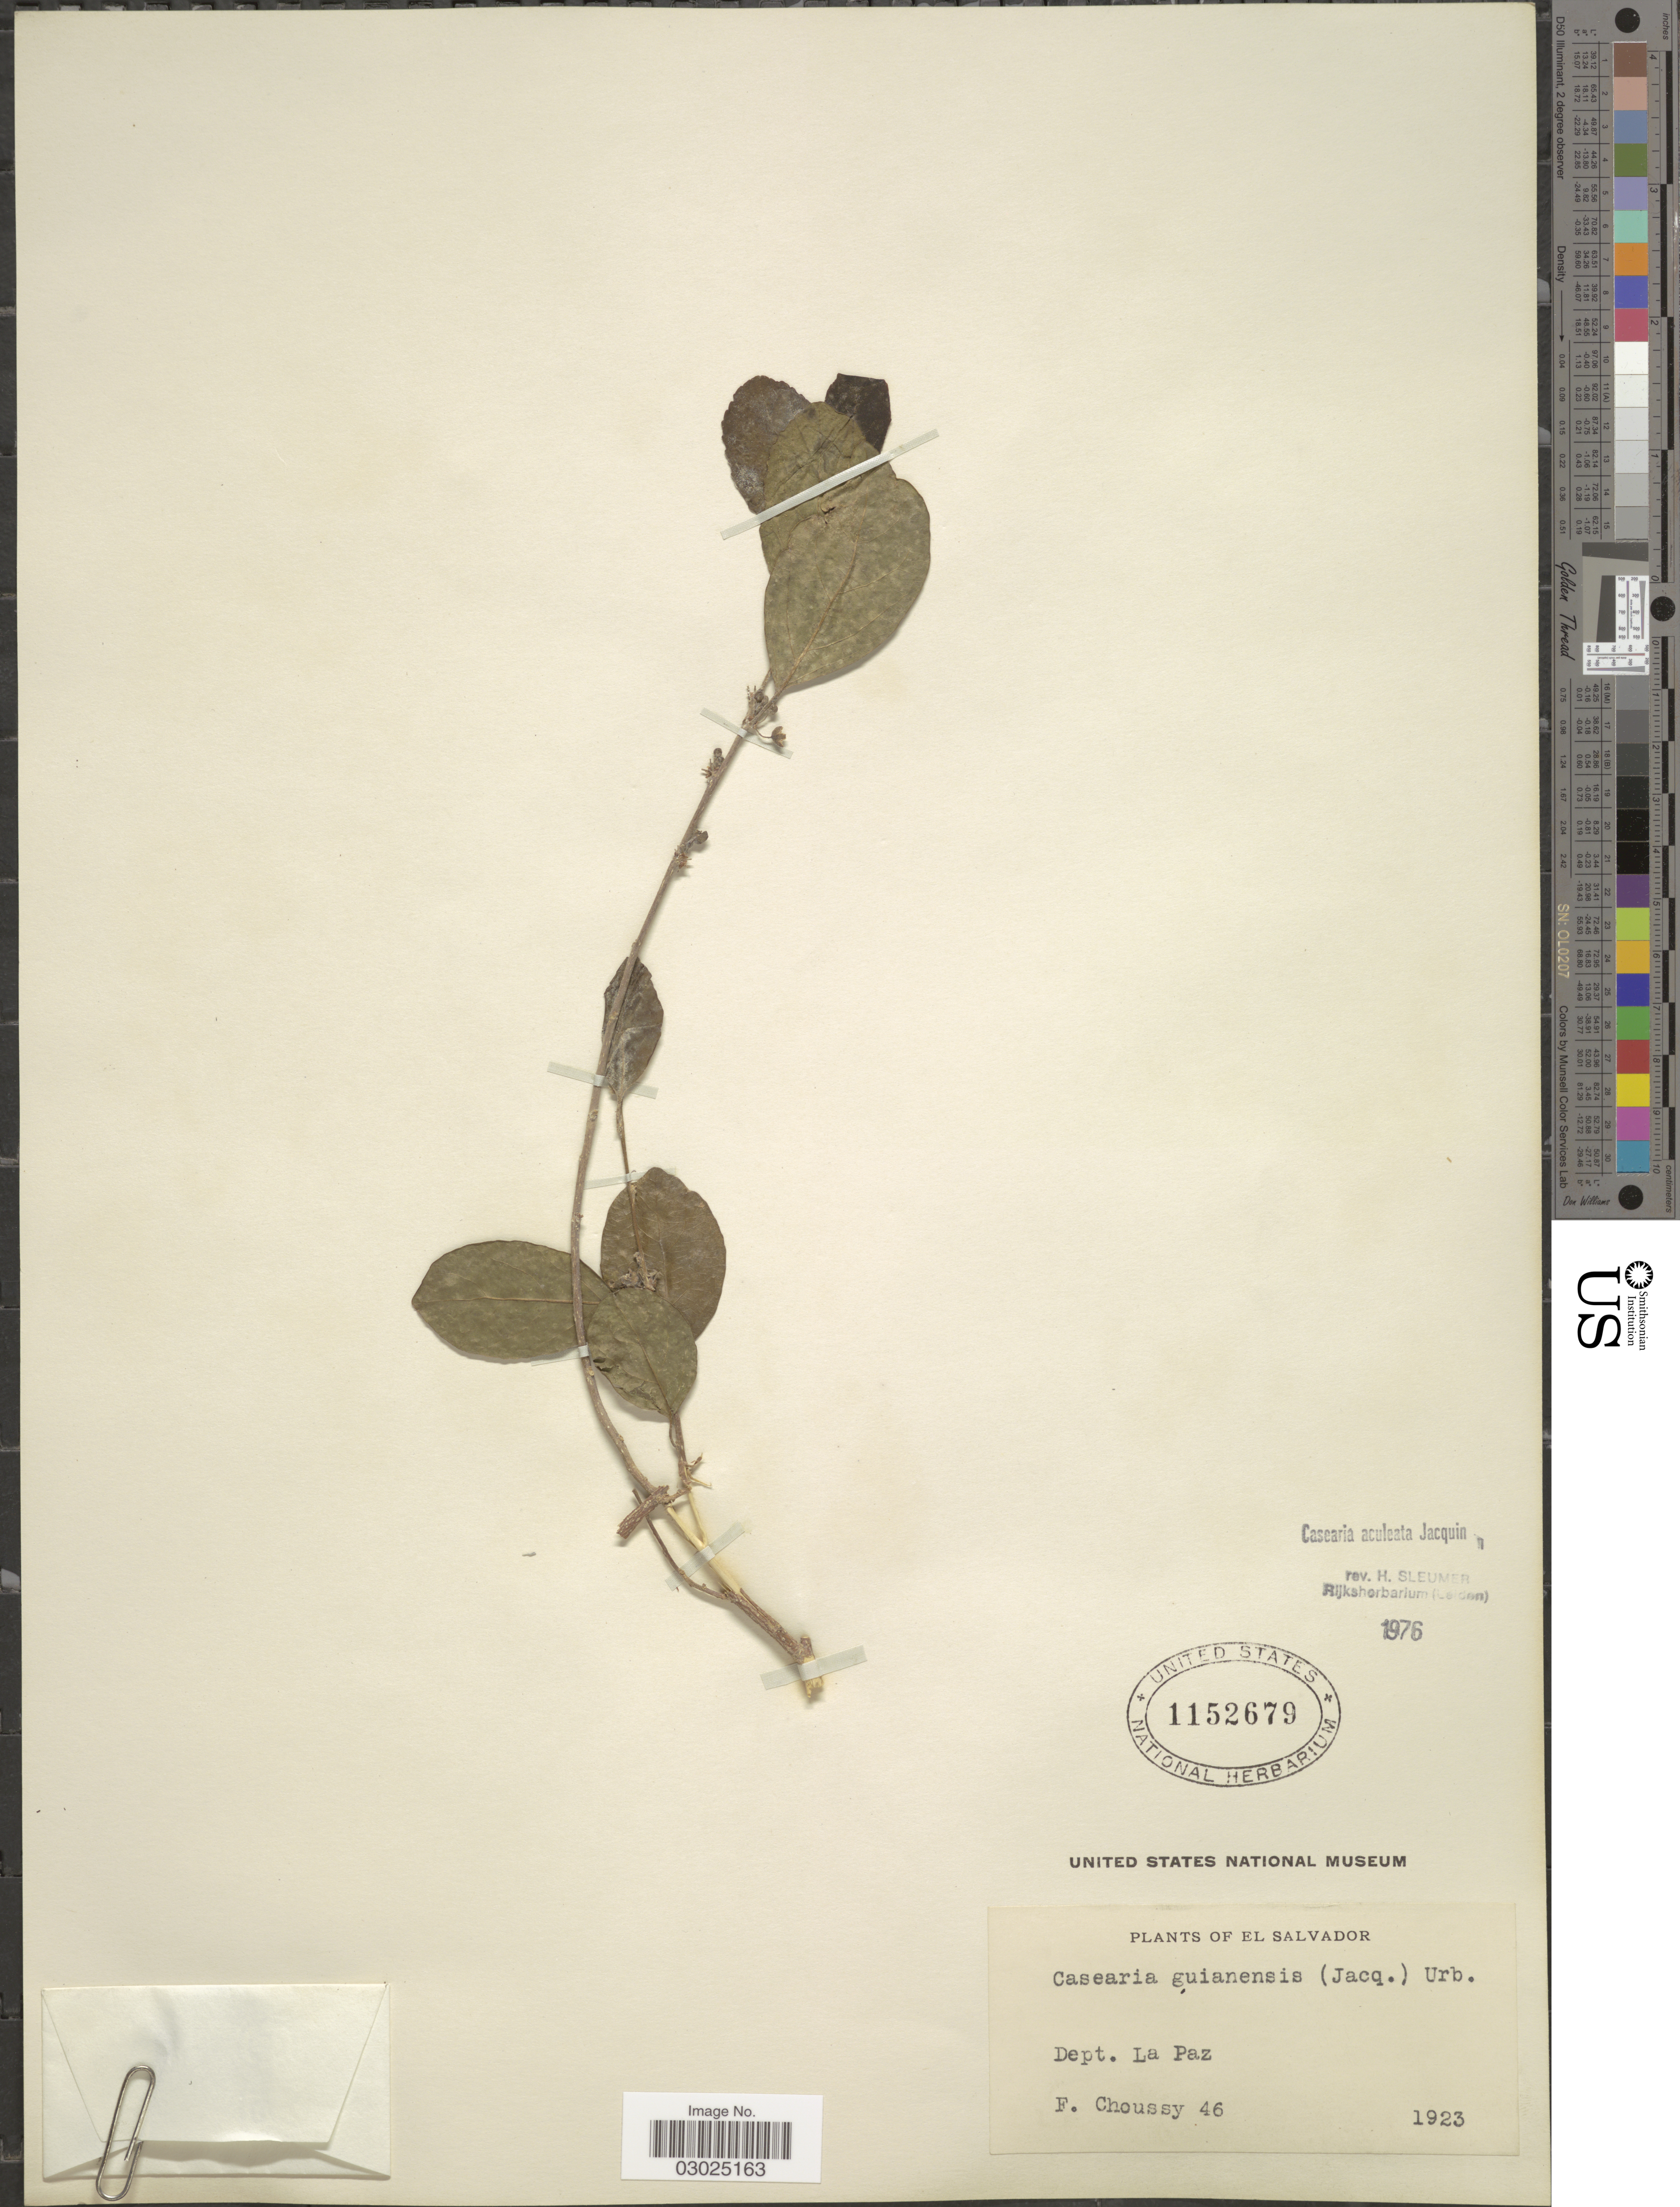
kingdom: Plantae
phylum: Tracheophyta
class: Magnoliopsida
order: Malpighiales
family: Salicaceae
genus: Casearia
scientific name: Casearia aculeata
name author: Jacq.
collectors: F. Choussy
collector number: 46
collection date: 1923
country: El Salvador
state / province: La Paz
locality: Dept. La Paz.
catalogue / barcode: US 1152679